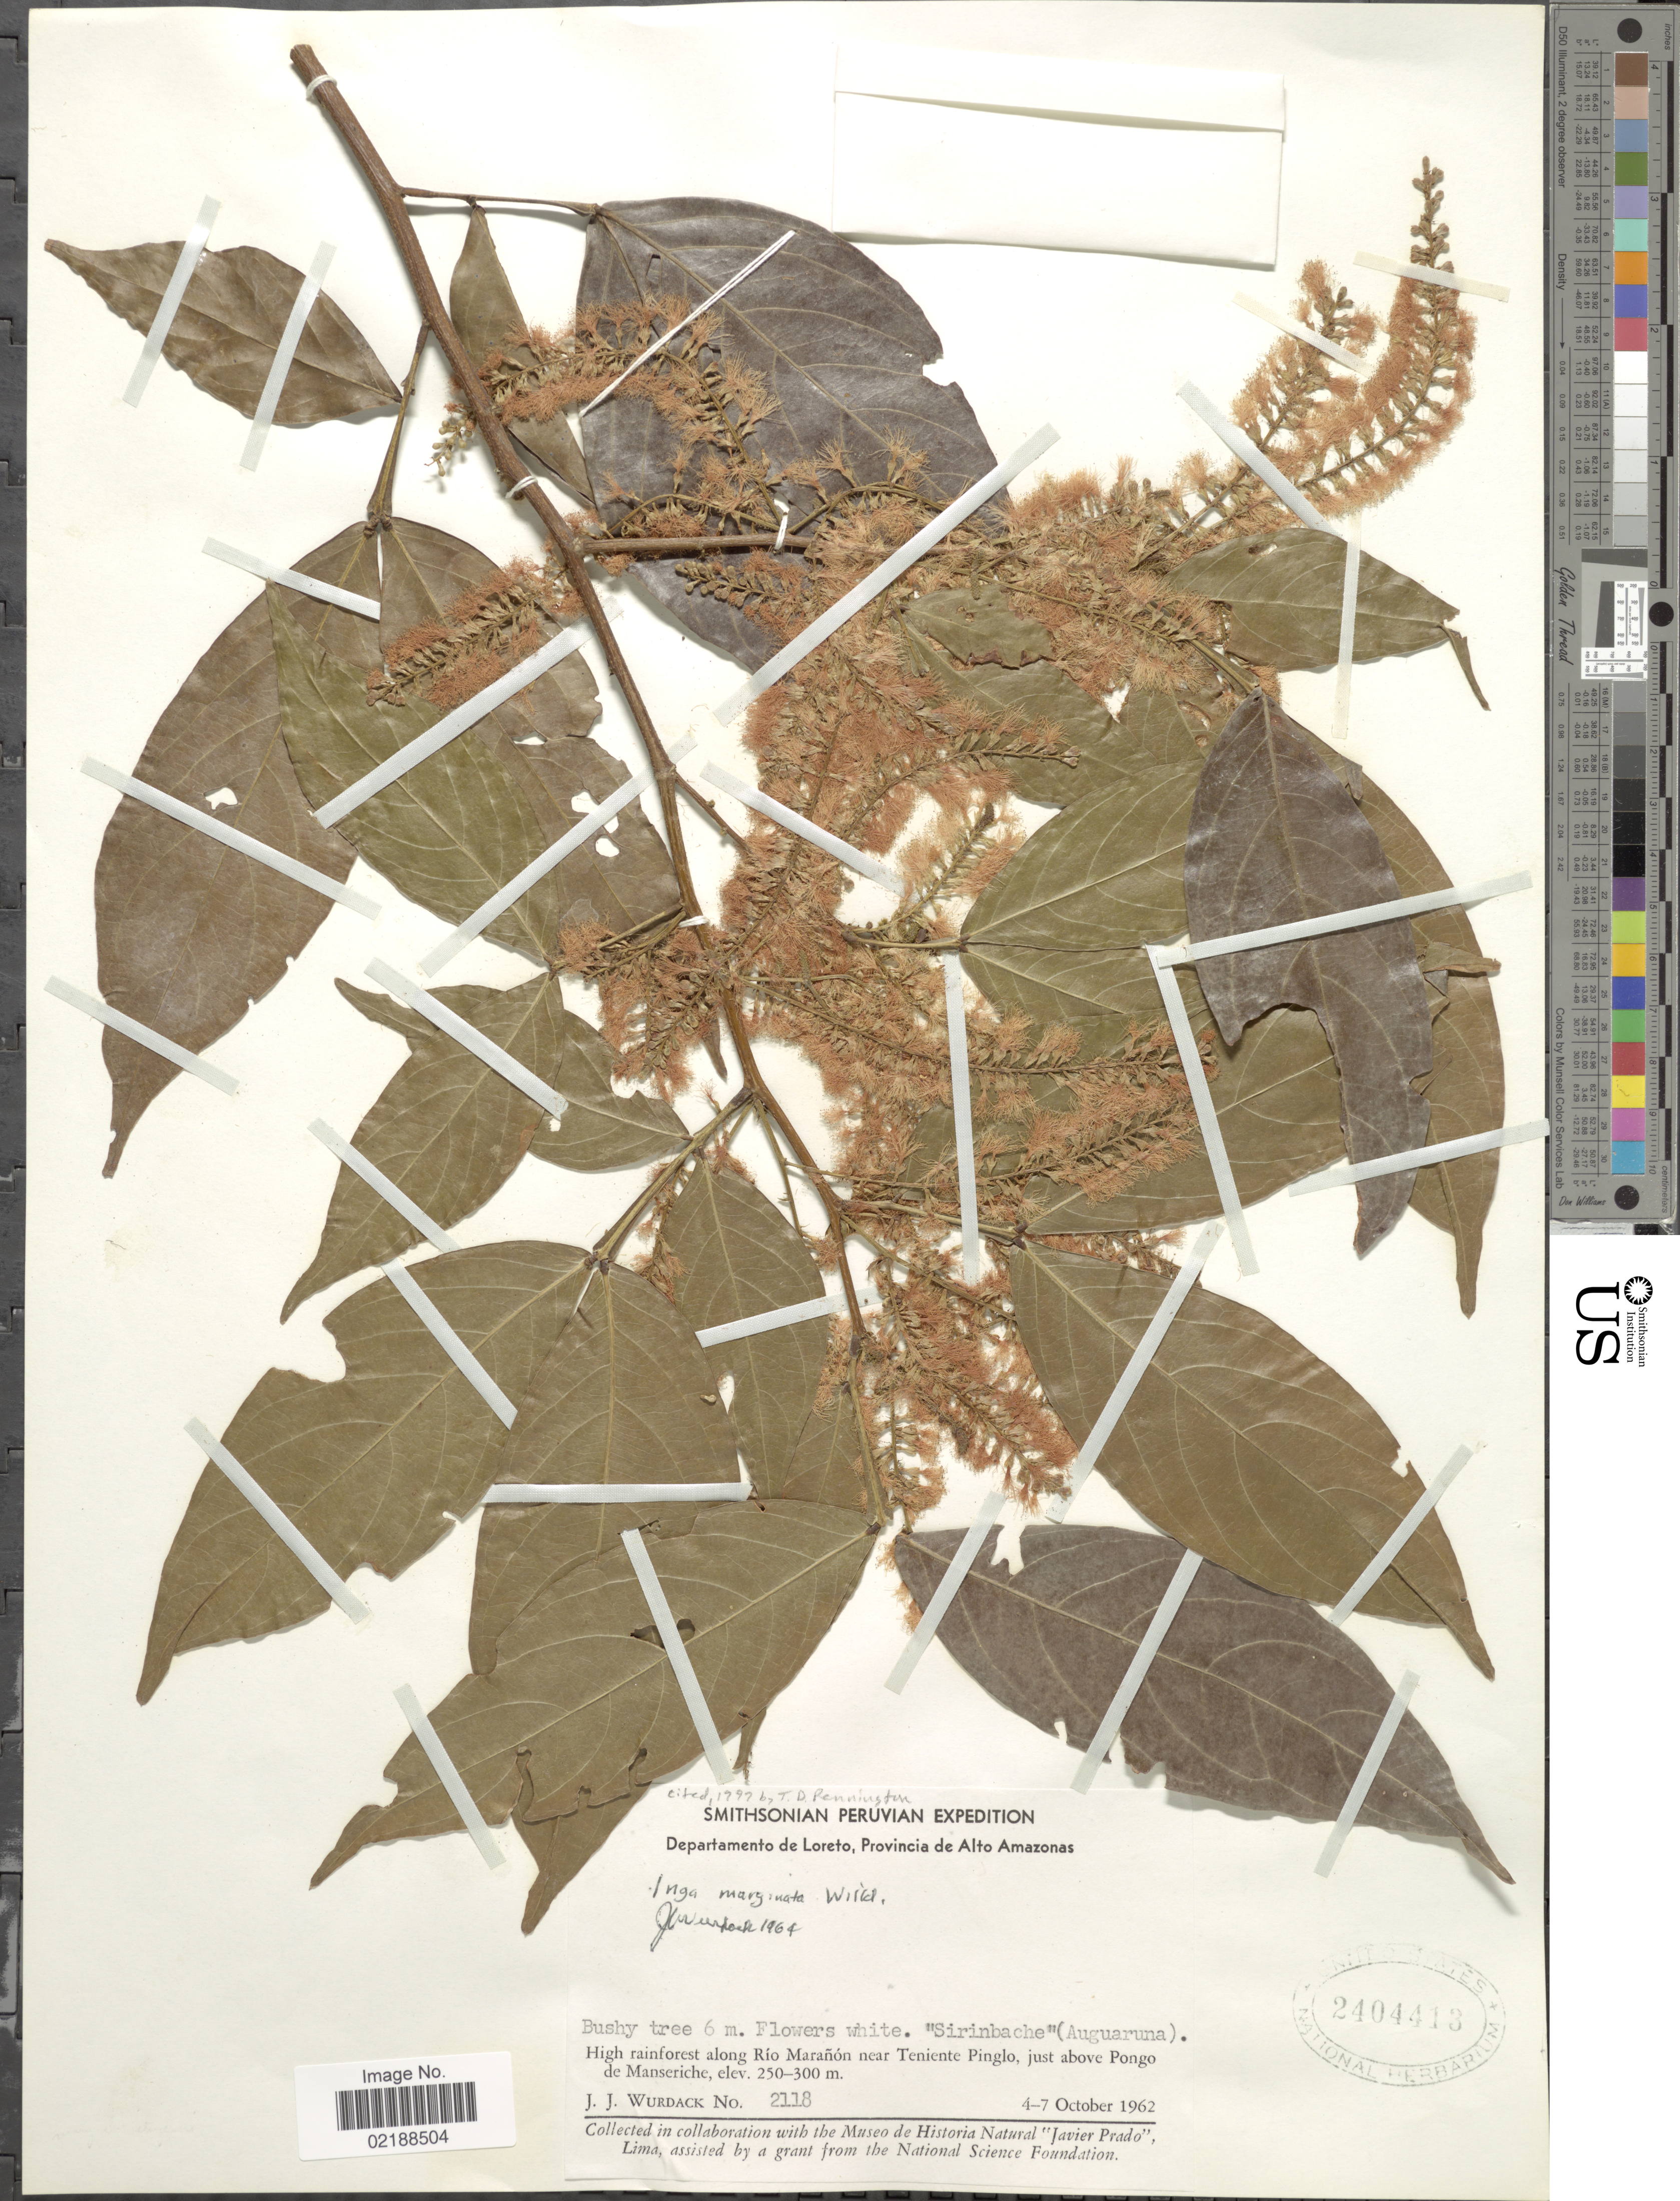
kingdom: Plantae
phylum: Tracheophyta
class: Magnoliopsida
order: Fabales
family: Fabaceae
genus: Inga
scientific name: Inga marginata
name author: Willd.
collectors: J. J. Wurdack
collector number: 2118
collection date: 1962-10-04/1962-10-07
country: Peru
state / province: Loreto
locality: Departamento de Loreto, Provincia de Alto Amazonas, High rainforest along Río Marañon near Teniente Pinglo, just above Pongo de Manseriche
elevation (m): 250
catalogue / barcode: US 2404413